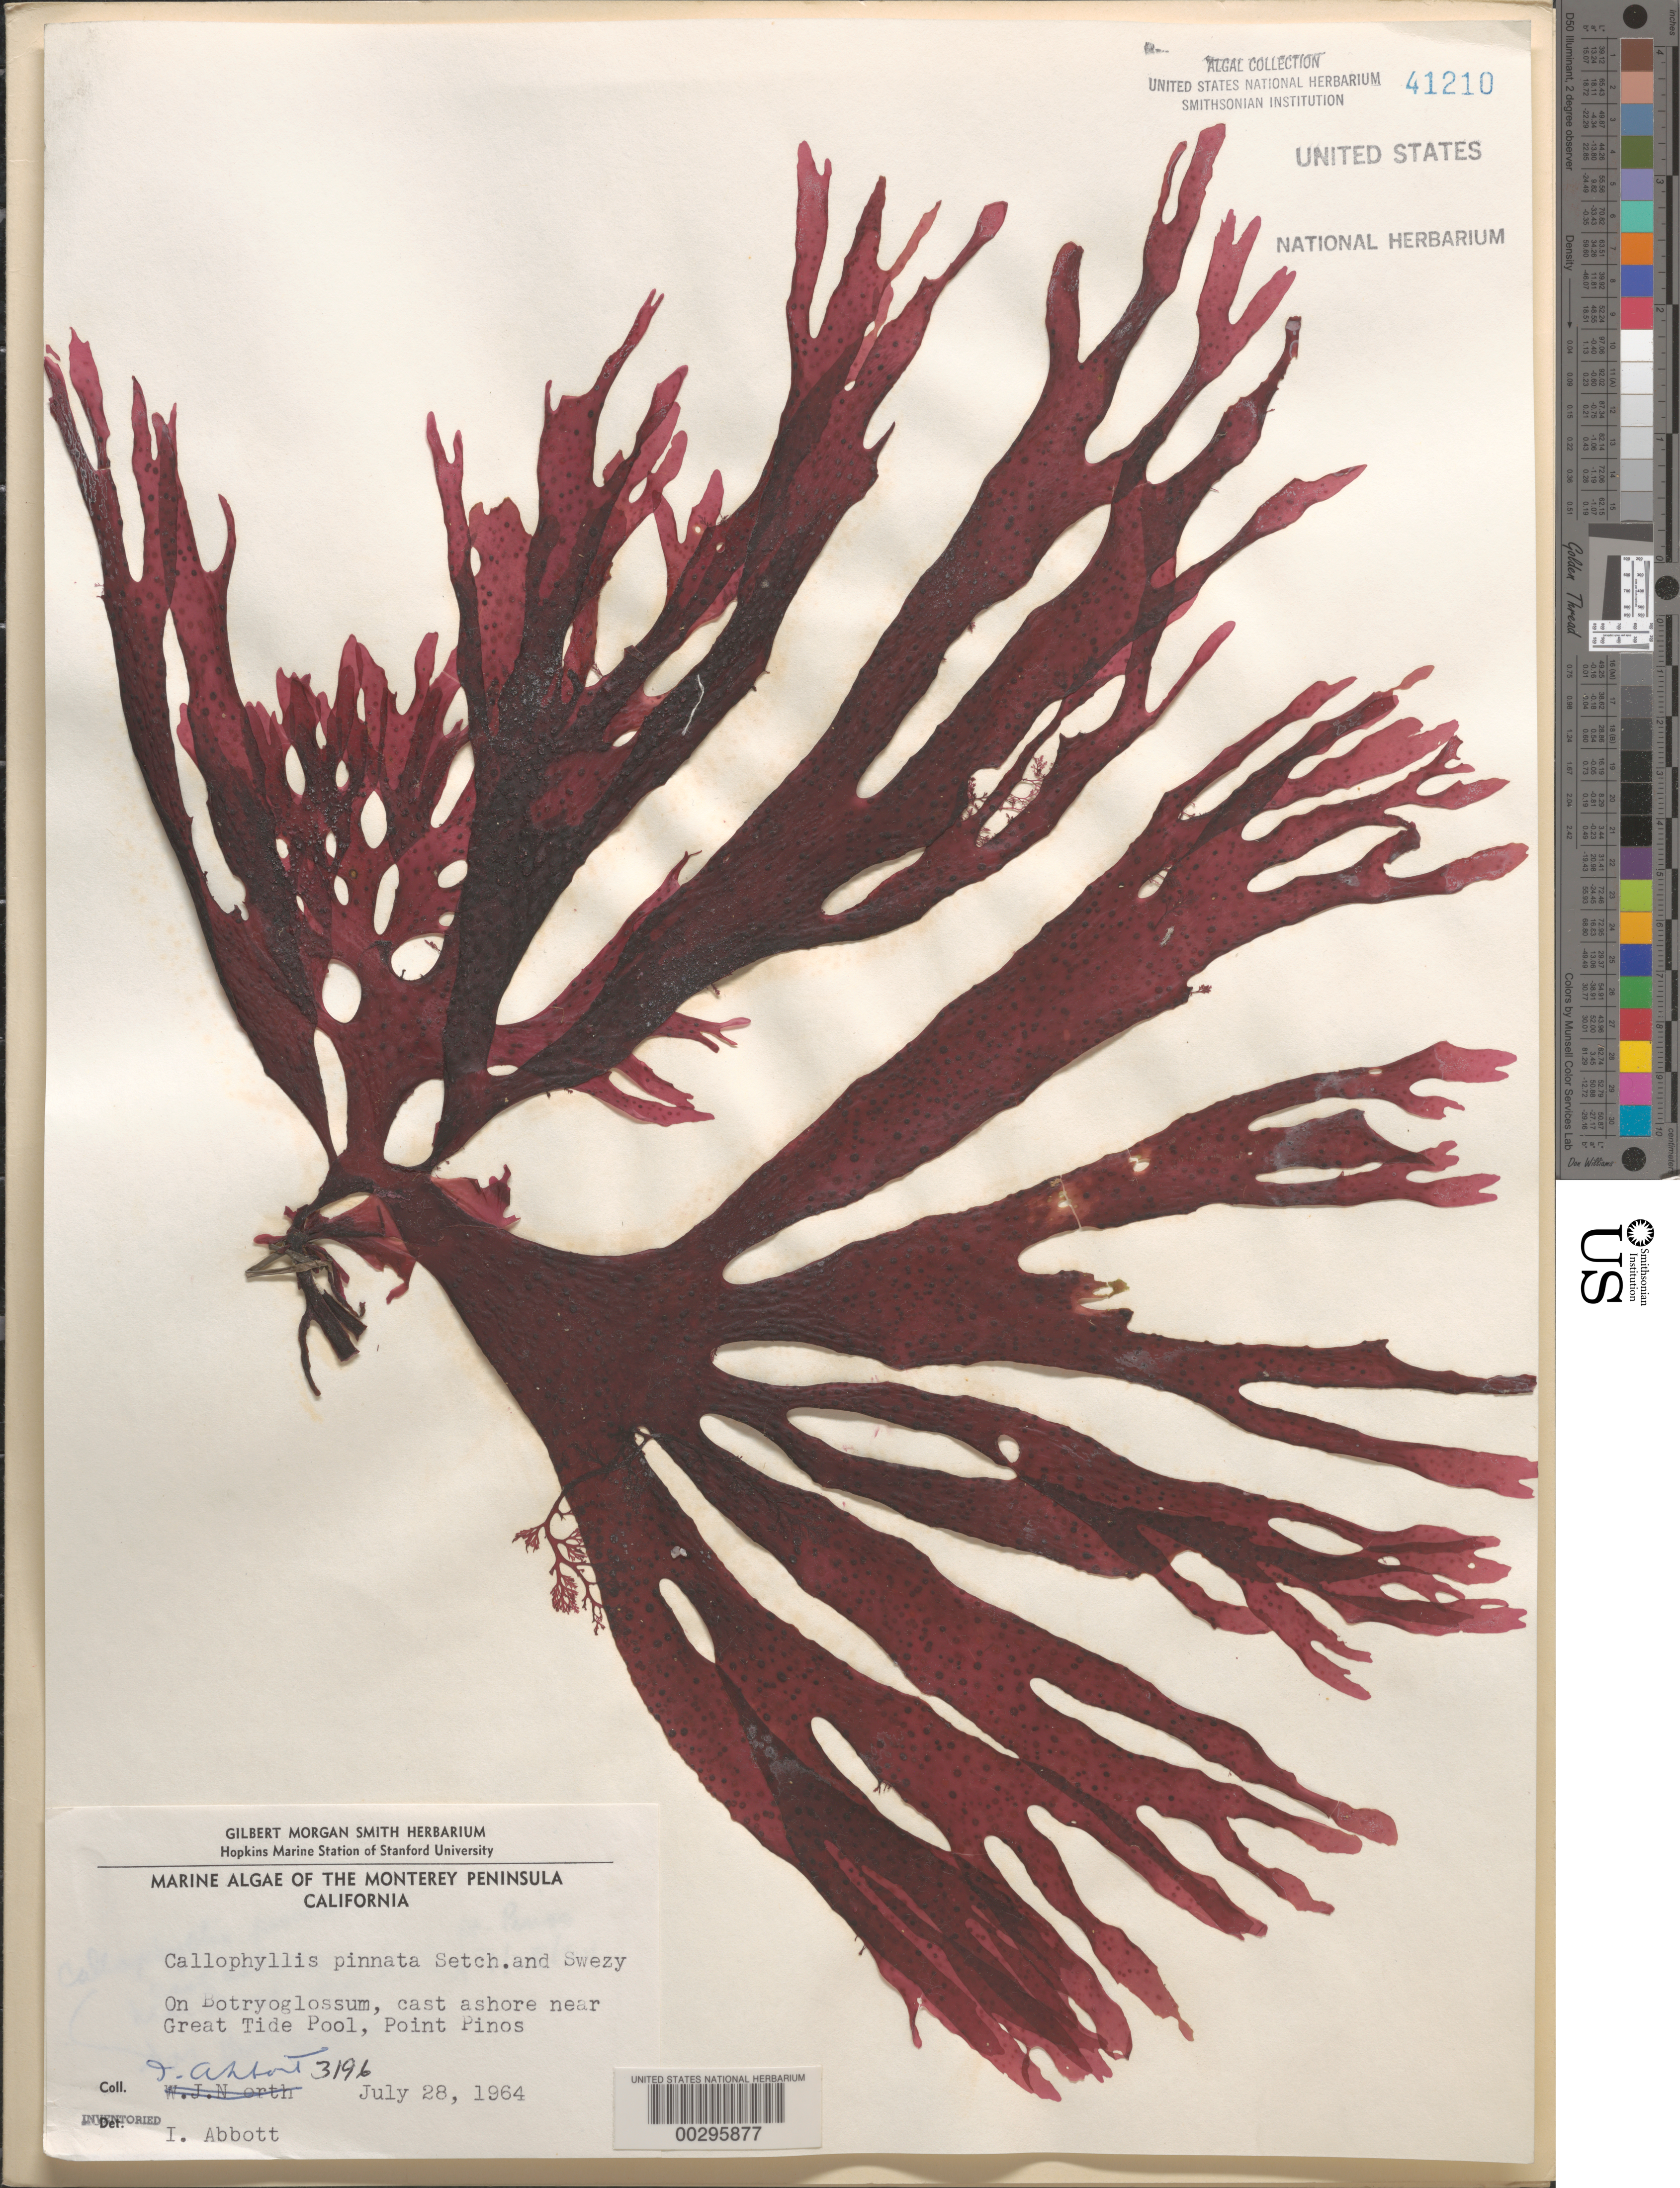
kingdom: Plantae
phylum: Rhodophyta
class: Florideophyceae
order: Gigartinales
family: Kallymeniaceae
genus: Callophyllis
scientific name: Callophyllis pinnata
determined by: Abbott, Isabella A.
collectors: I. A. Abbott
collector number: IAA 3196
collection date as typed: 28 Jul 1964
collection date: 1964-07-28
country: United States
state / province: California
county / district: Monterey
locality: Point Lobos, near Great Tide Pool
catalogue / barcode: US 41210